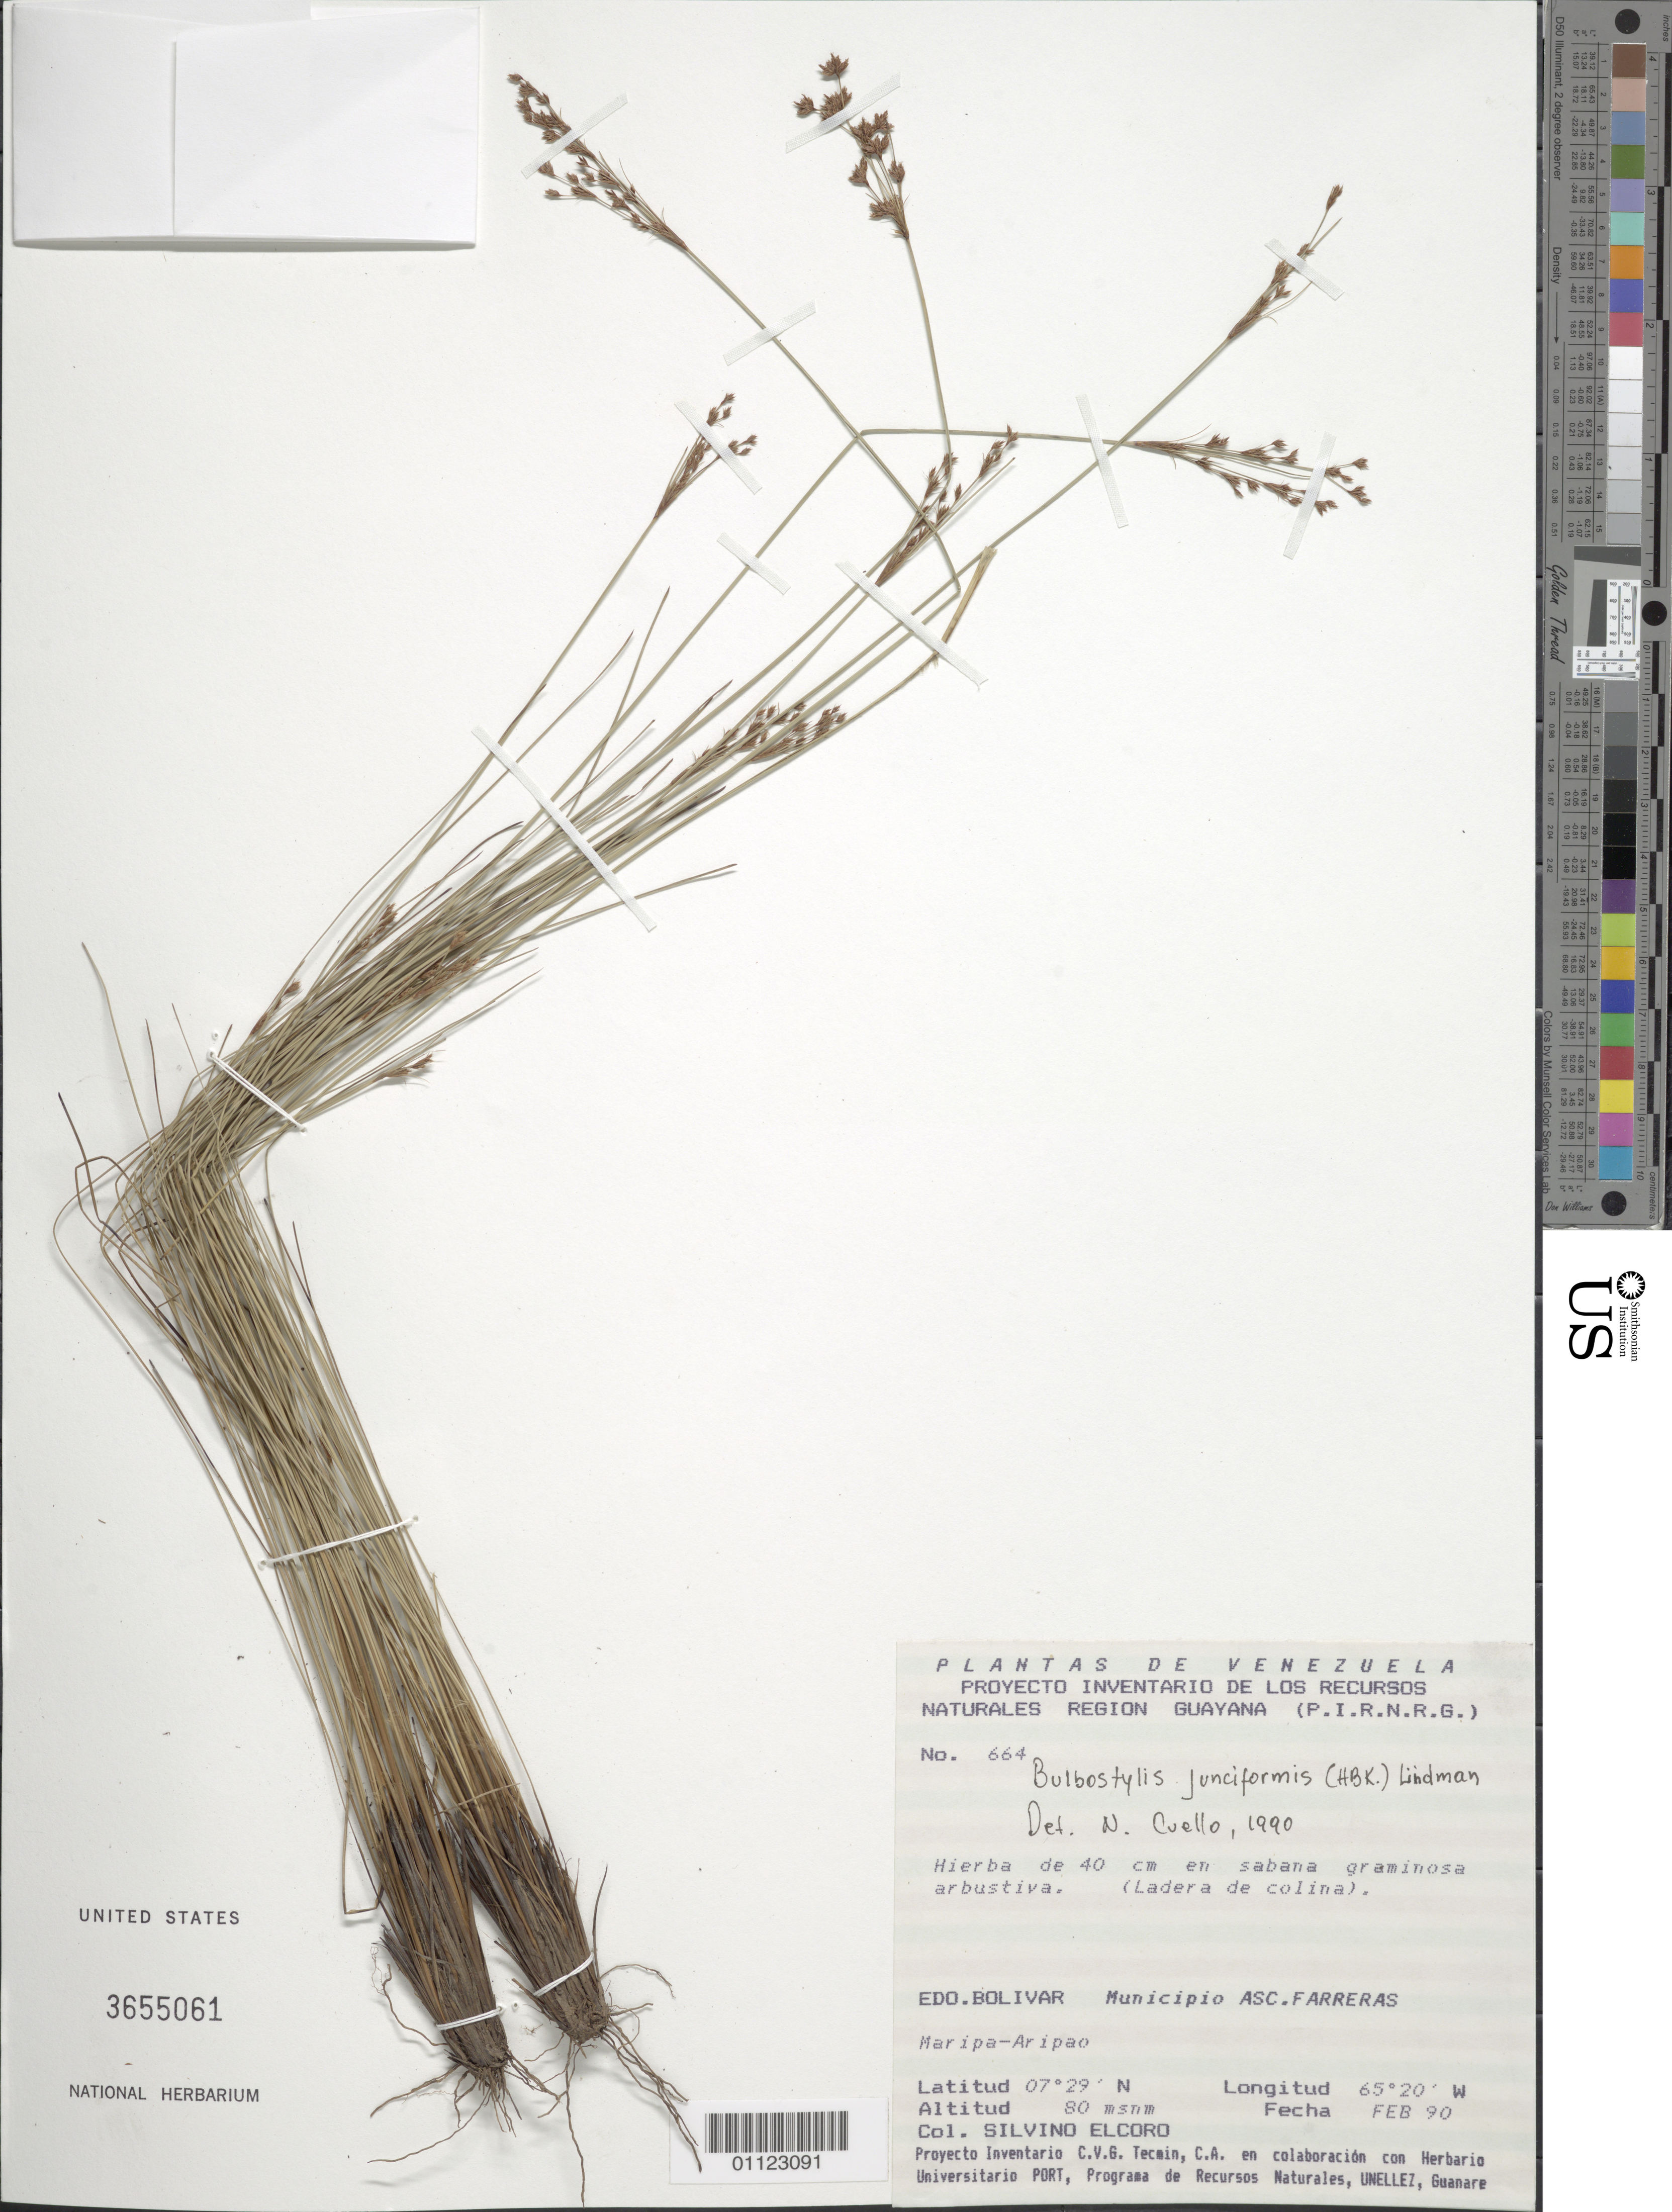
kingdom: Plantae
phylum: Tracheophyta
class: Liliopsida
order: Poales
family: Cyperaceae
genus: Bulbostylis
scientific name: Bulbostylis junciformis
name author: (Kunth) C.B. Clarke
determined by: Cuello, Nidia L.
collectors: S. Elcoro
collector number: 664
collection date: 1990-02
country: Venezuela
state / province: Bolívar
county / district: Sucre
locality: Maripa-Aripao, Ascención Farreras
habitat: Sabana graminosa arbustiva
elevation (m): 80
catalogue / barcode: US 3655061